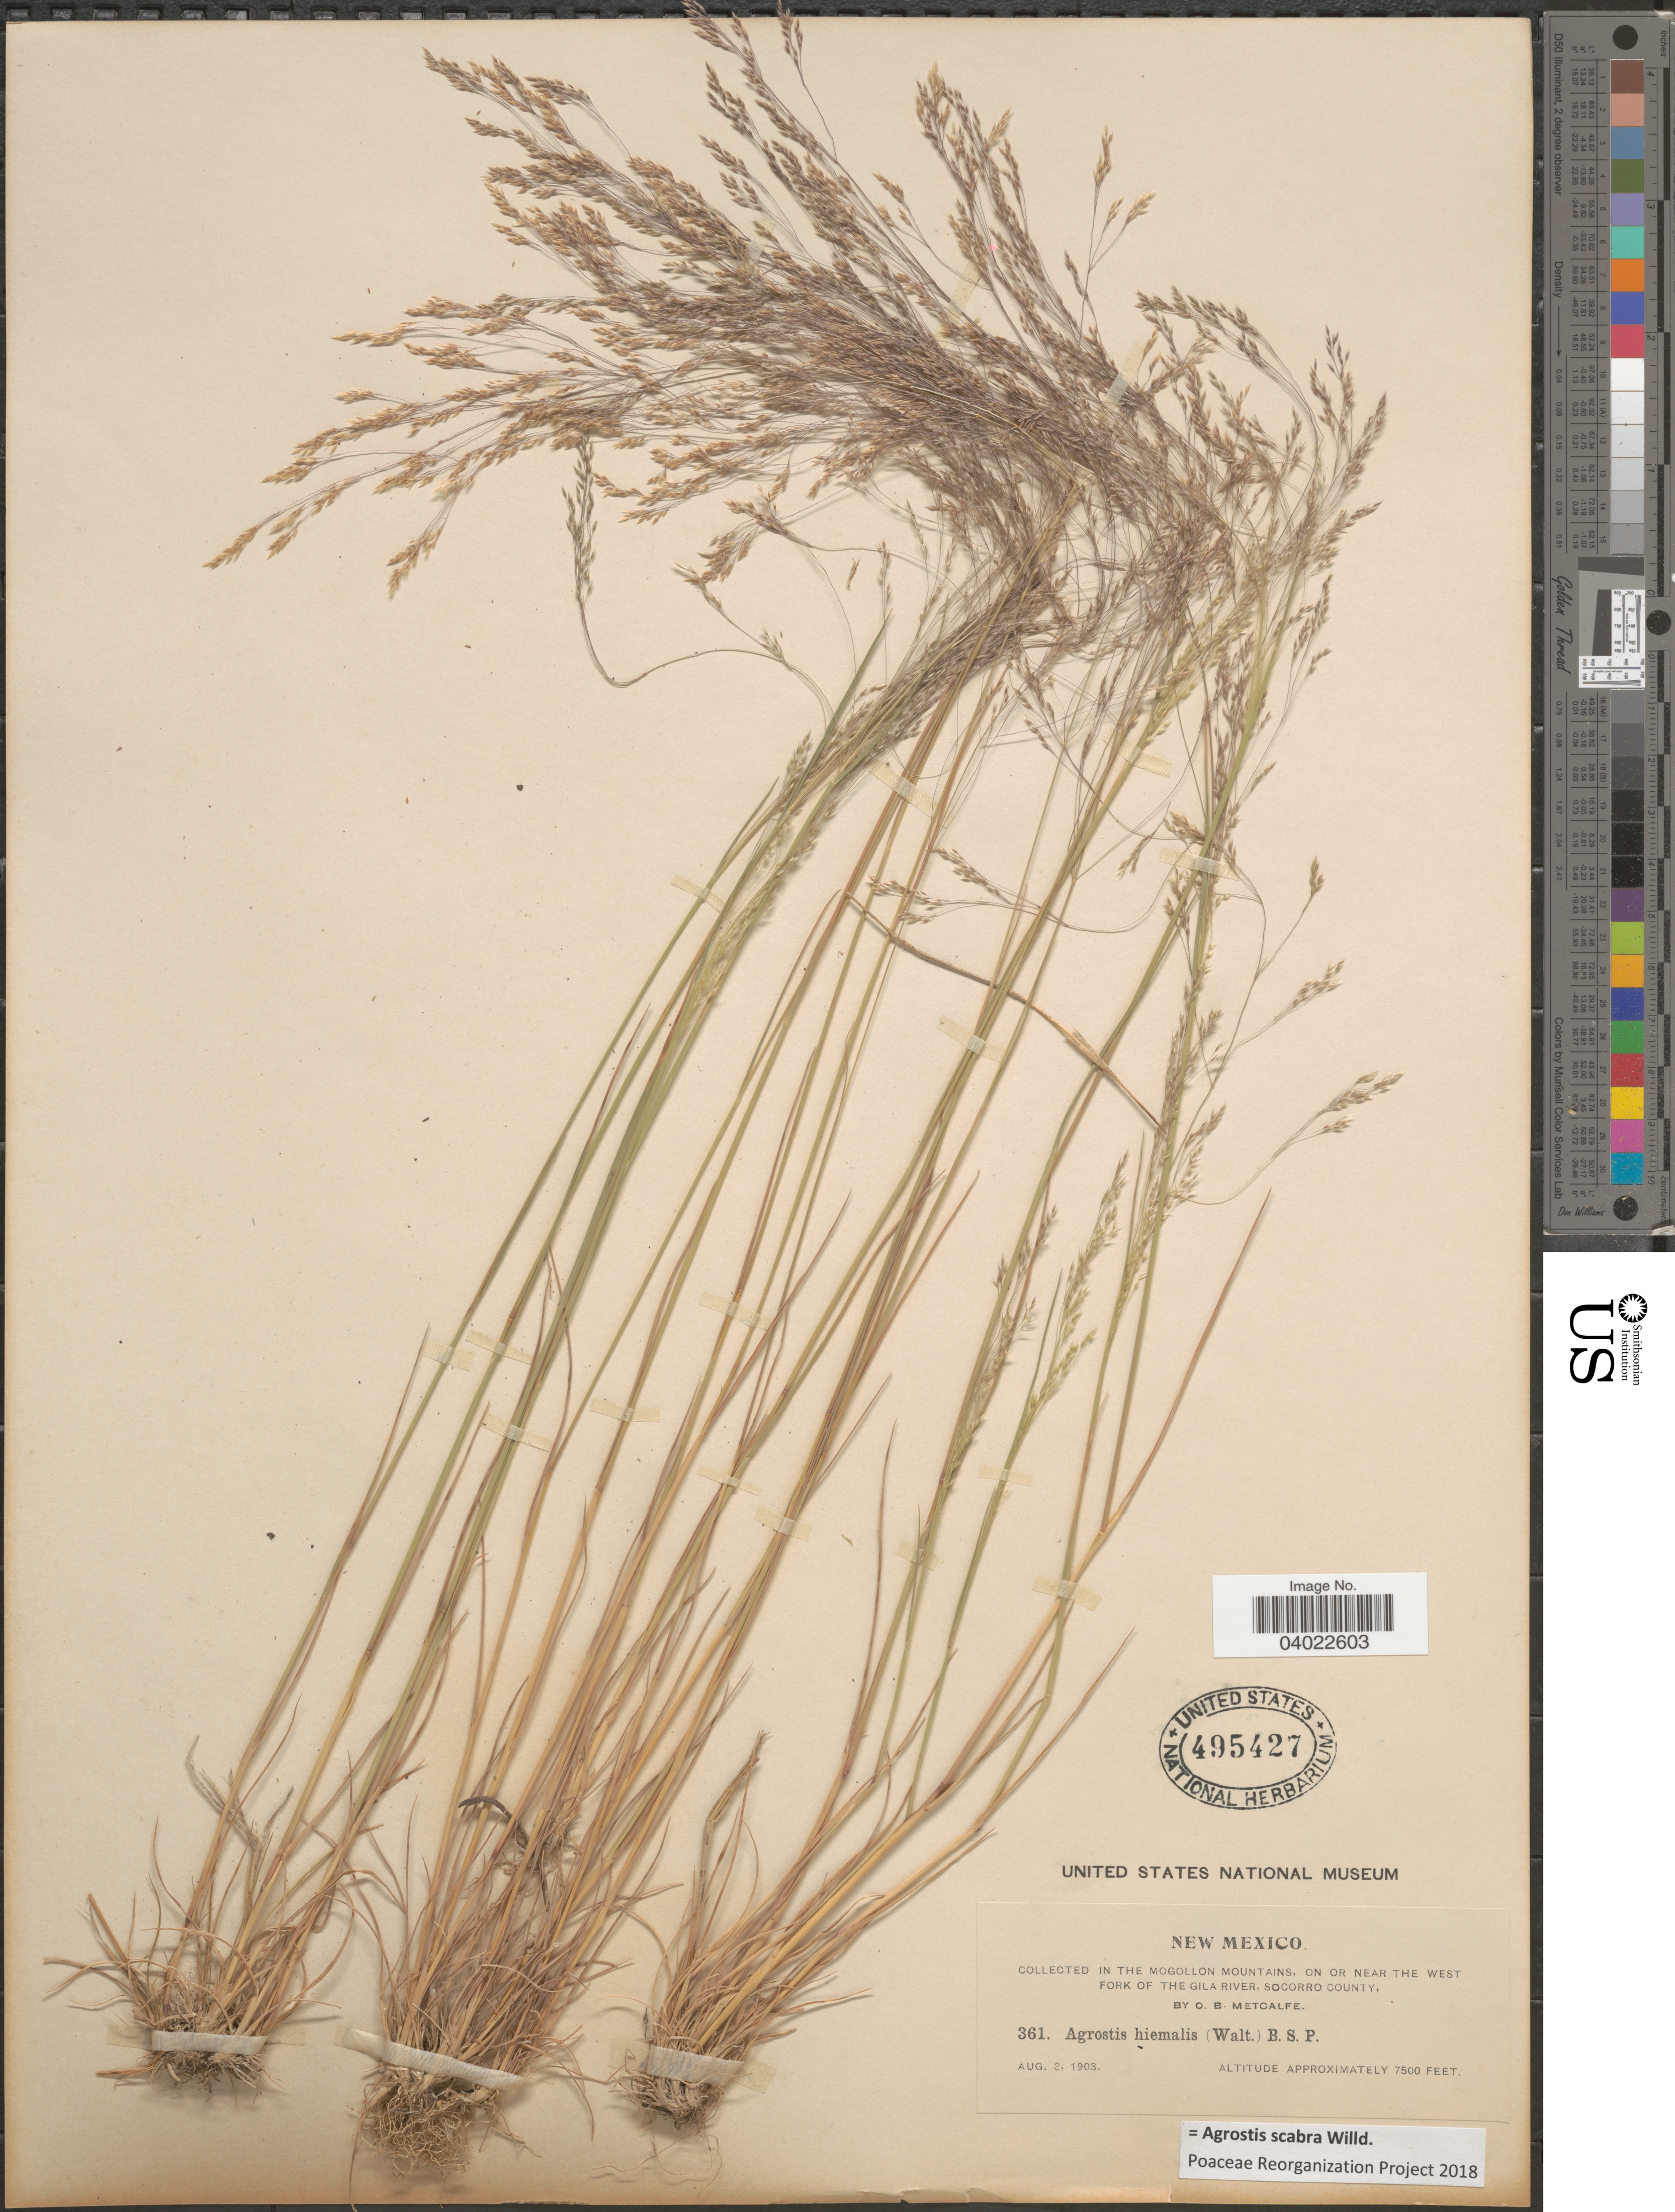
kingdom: Plantae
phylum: Tracheophyta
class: Liliopsida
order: Poales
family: Poaceae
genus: Agrostis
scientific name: Agrostis scabra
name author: Willd.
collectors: O. B. Metcalfe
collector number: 361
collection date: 1903-08-03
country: United States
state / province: New Mexico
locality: In the Mogollon Mountains, on or near the West Fork of the Gila River, Socorro County.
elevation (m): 2286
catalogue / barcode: US 495427